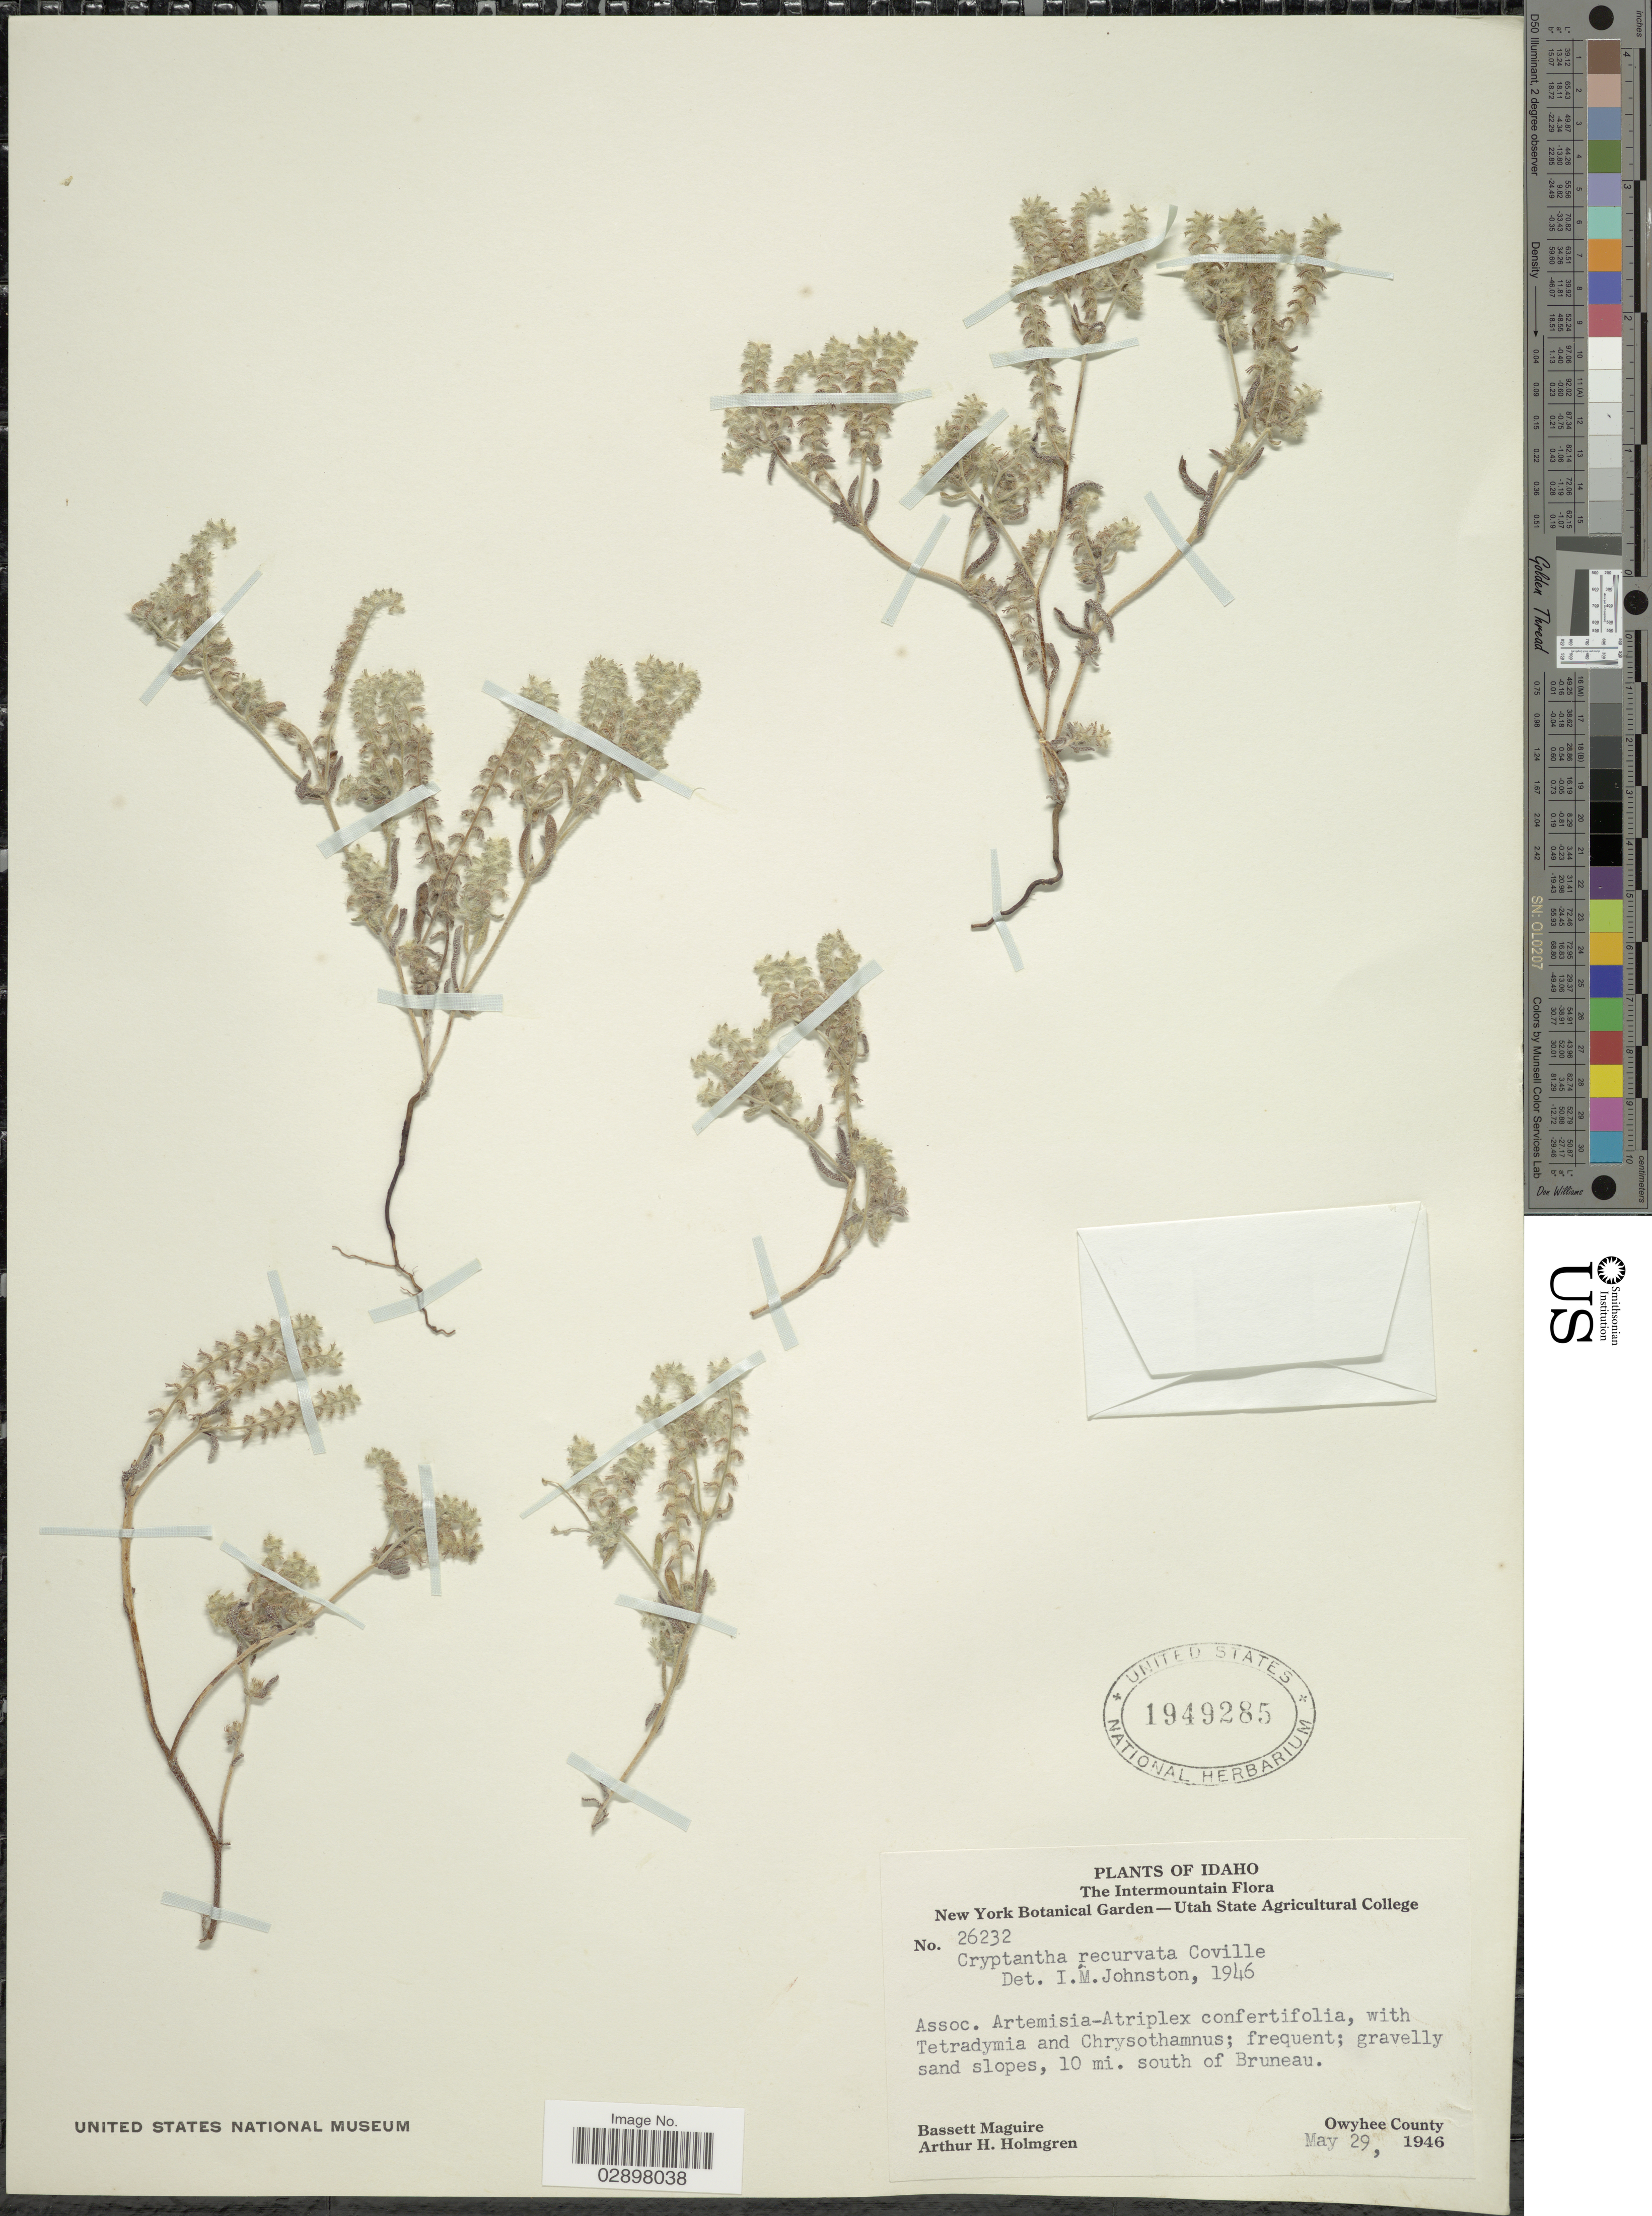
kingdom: Plantae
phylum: Tracheophyta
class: Magnoliopsida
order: Boraginales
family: Boraginaceae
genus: Cryptantha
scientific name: Cryptantha recurvata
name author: Coville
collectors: B. Maguire & A. H. Holmgren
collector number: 26232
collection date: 1946-05-29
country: United States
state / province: Idaho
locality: The Intermountain. Gravelly sand slopes, 10 mi. south of Bruneau. Owyhee County.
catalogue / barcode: US 1949285